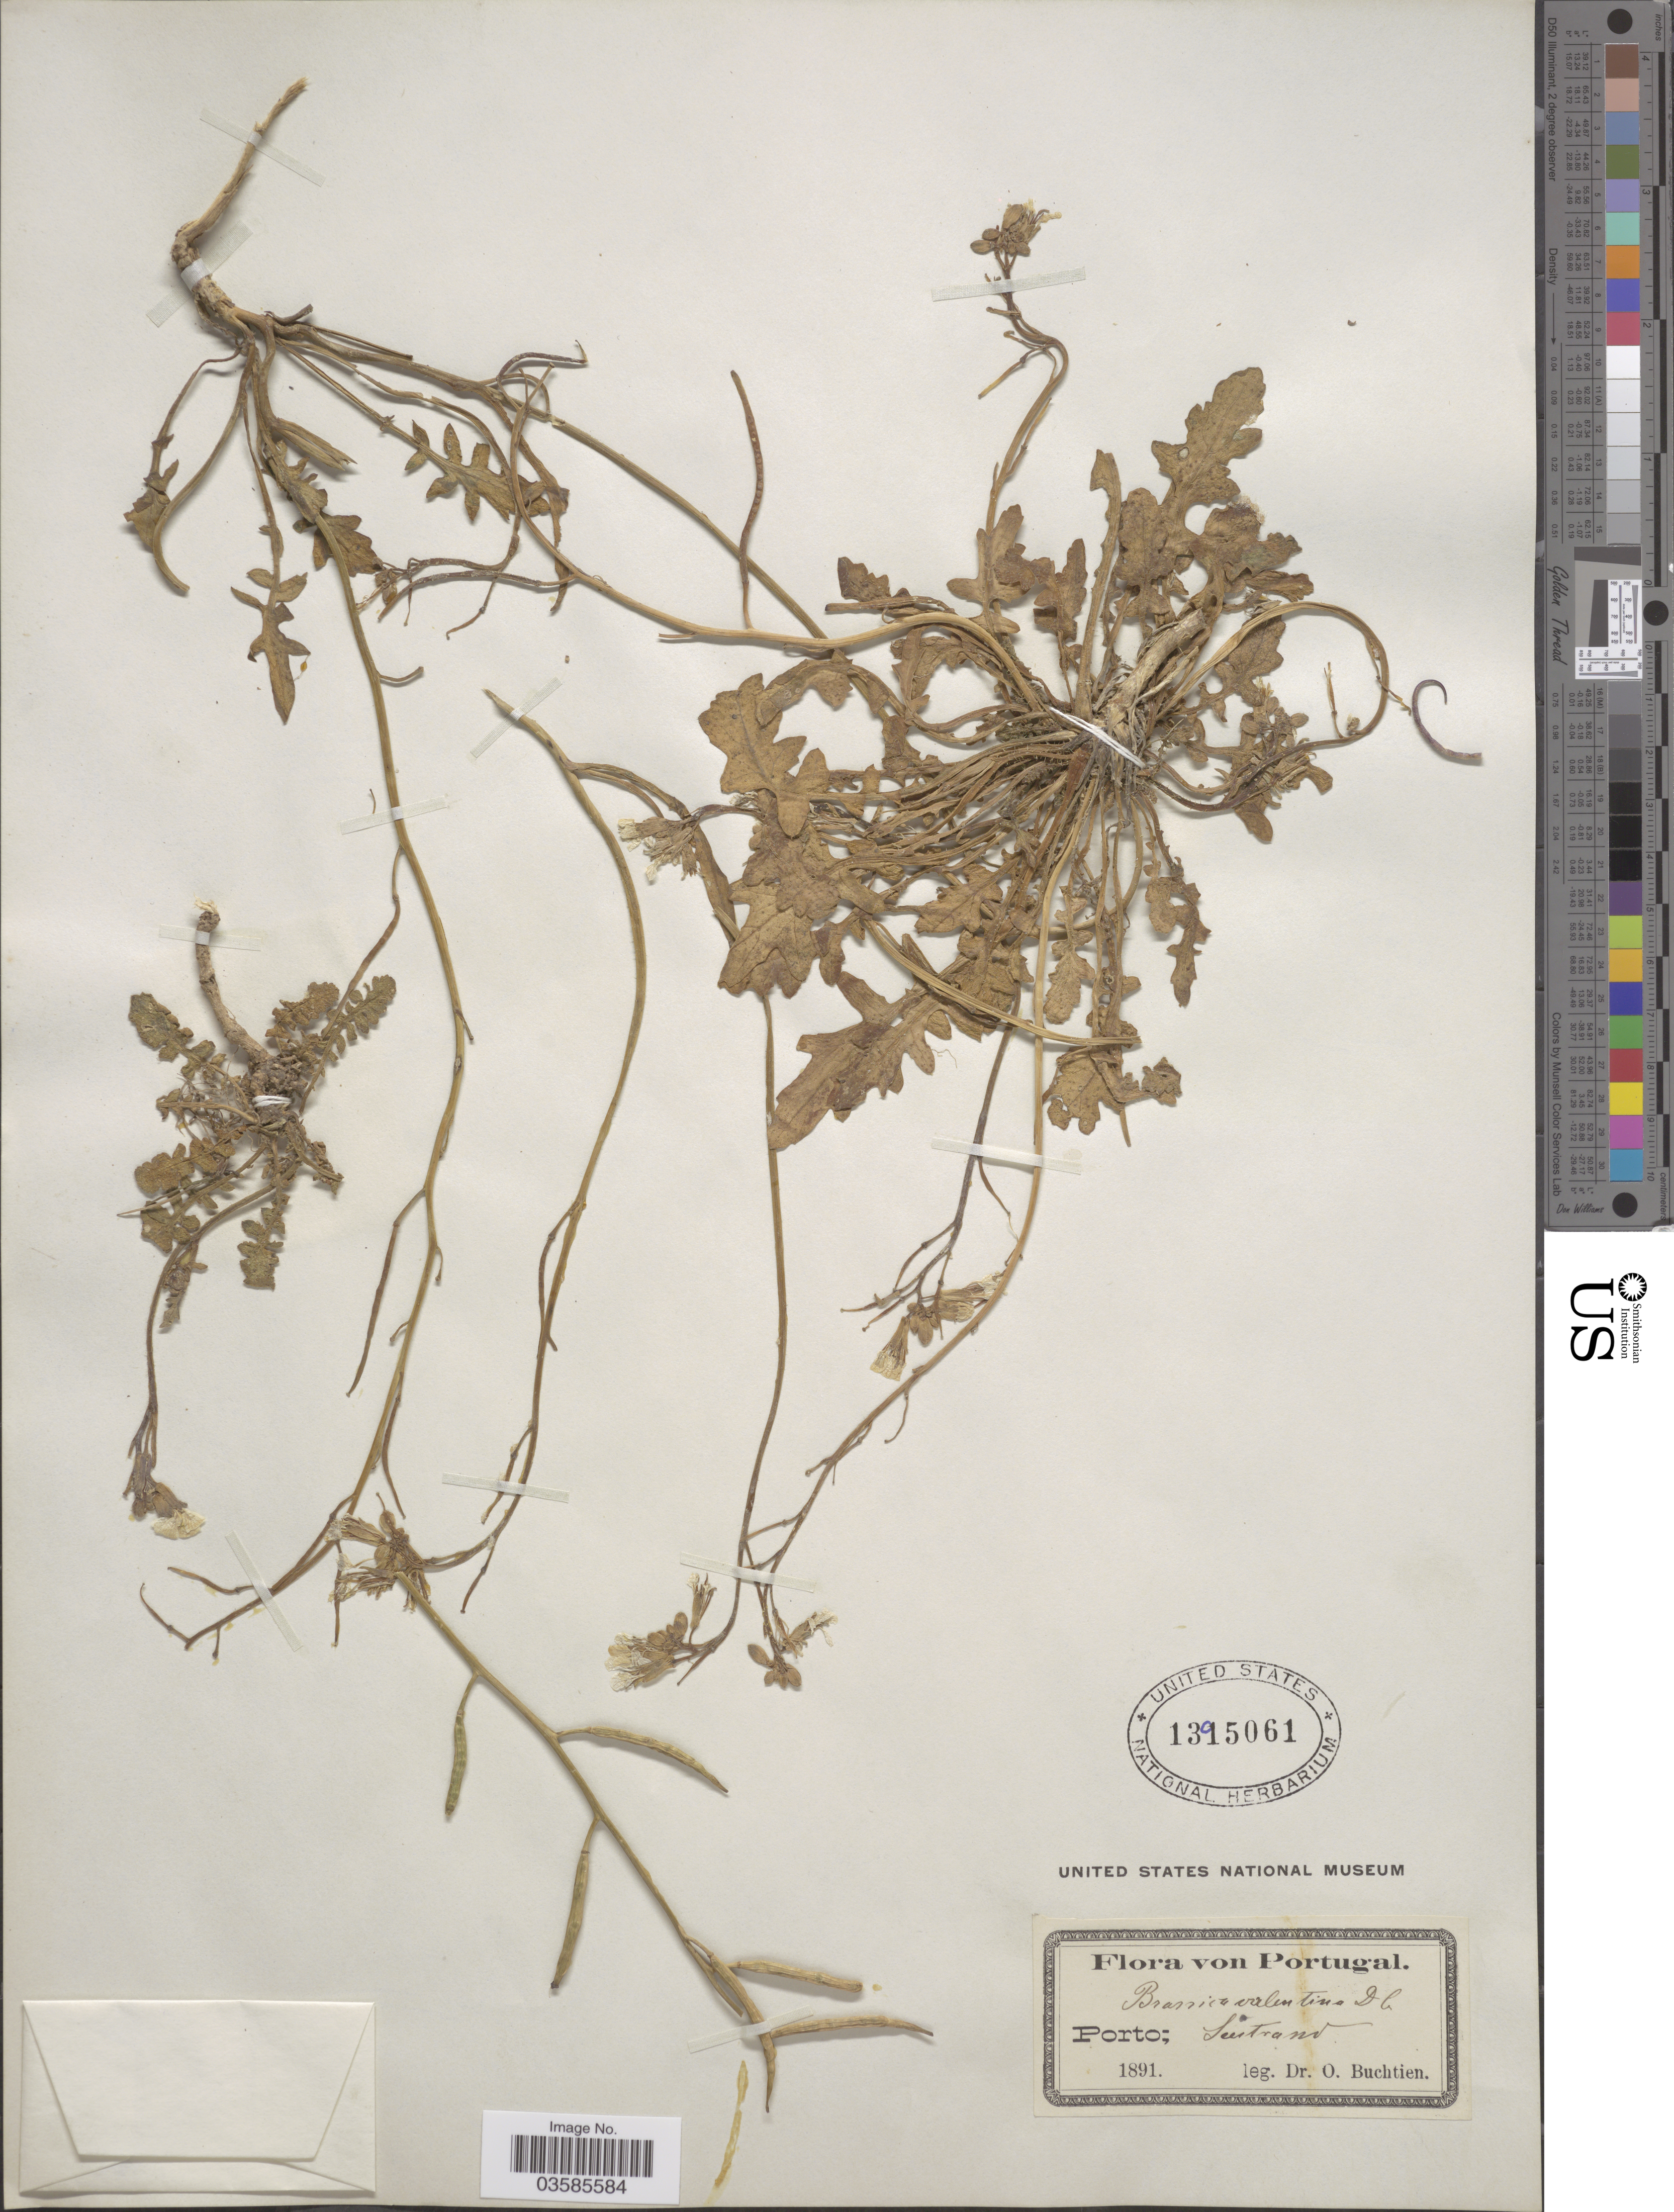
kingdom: Plantae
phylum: Tracheophyta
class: Magnoliopsida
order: Brassicales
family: Brassicaceae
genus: Brassica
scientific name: Brassica valentina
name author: (Loefl. ex L.) DC.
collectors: O. Buchtien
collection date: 1891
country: Portugal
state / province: Porto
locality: Seestrand.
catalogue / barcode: US 1395061